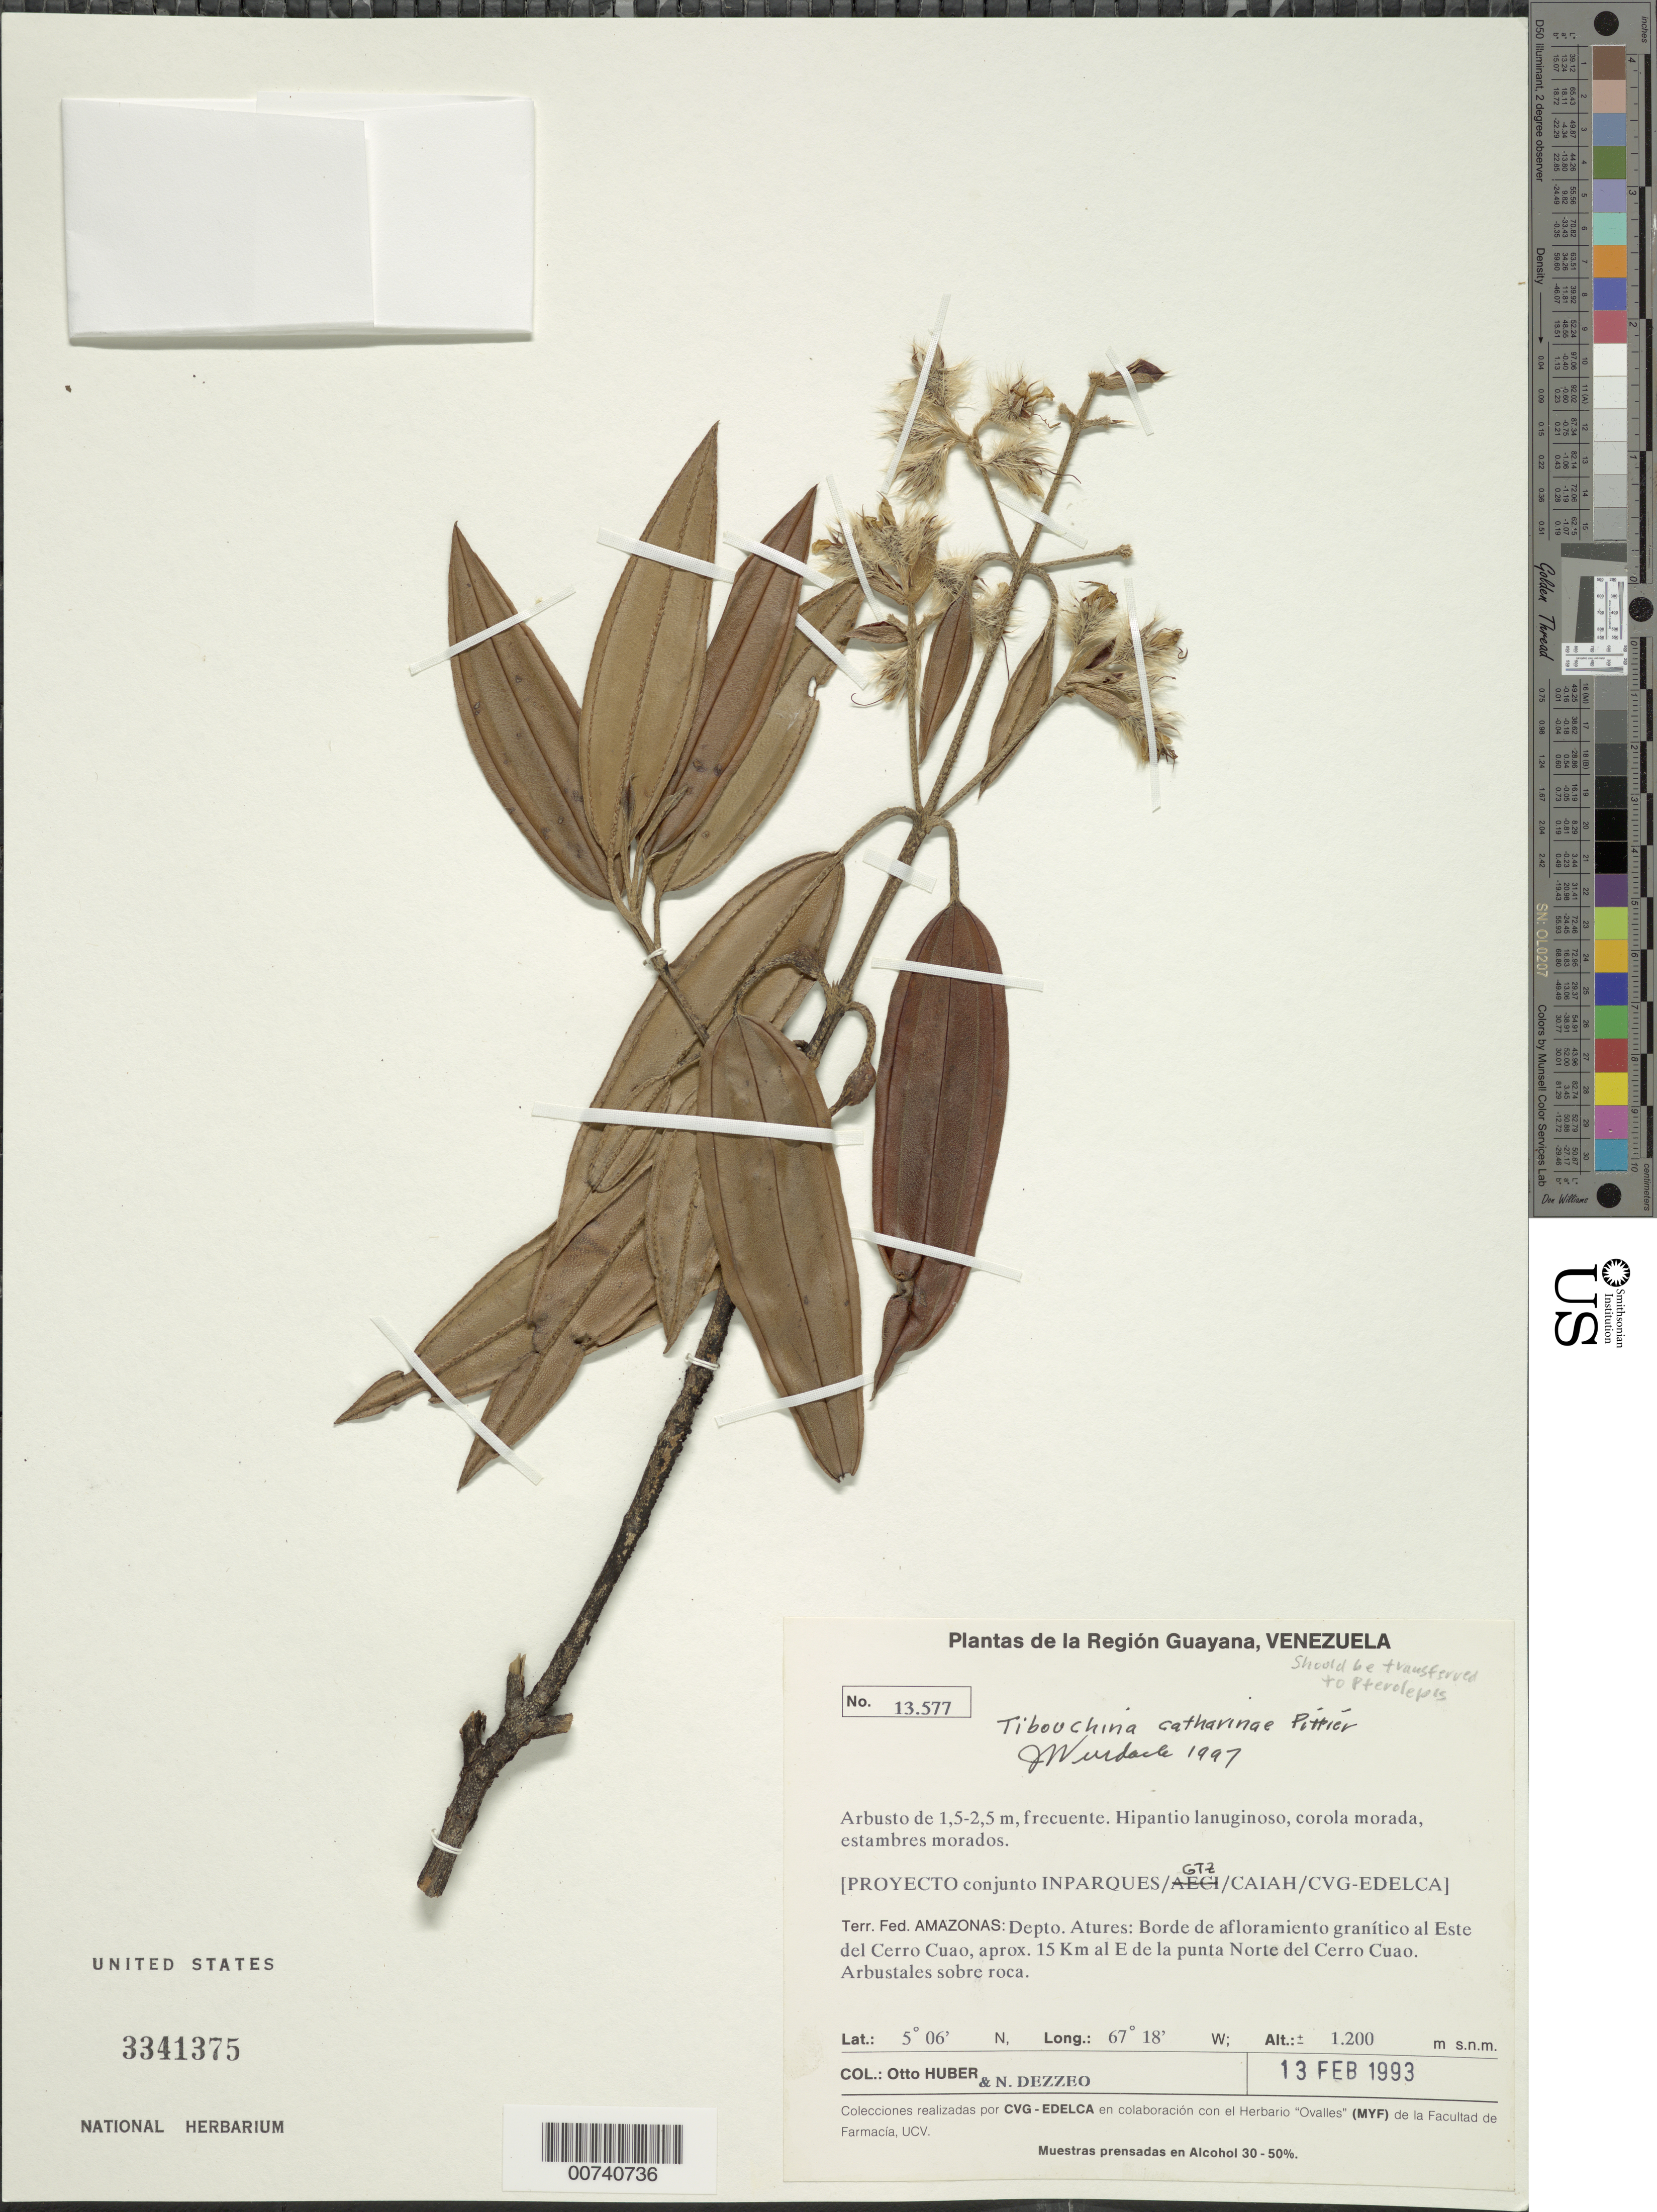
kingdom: Plantae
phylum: Tracheophyta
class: Magnoliopsida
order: Myrtales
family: Melastomataceae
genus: Tibouchina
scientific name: Tibouchina catharinae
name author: Pittier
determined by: Wurdack, John J., (US), US (UNITED STATES)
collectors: O. Huber & N. Dezzeo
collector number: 13577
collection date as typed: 13-Feb-93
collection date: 1993-02-13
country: Venezuela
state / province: Amazonas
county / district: Atures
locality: Cerro Cuao, al E, 15 km E of Cerro Cuao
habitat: Arbustales sobre roca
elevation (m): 1200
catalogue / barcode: US 3341375